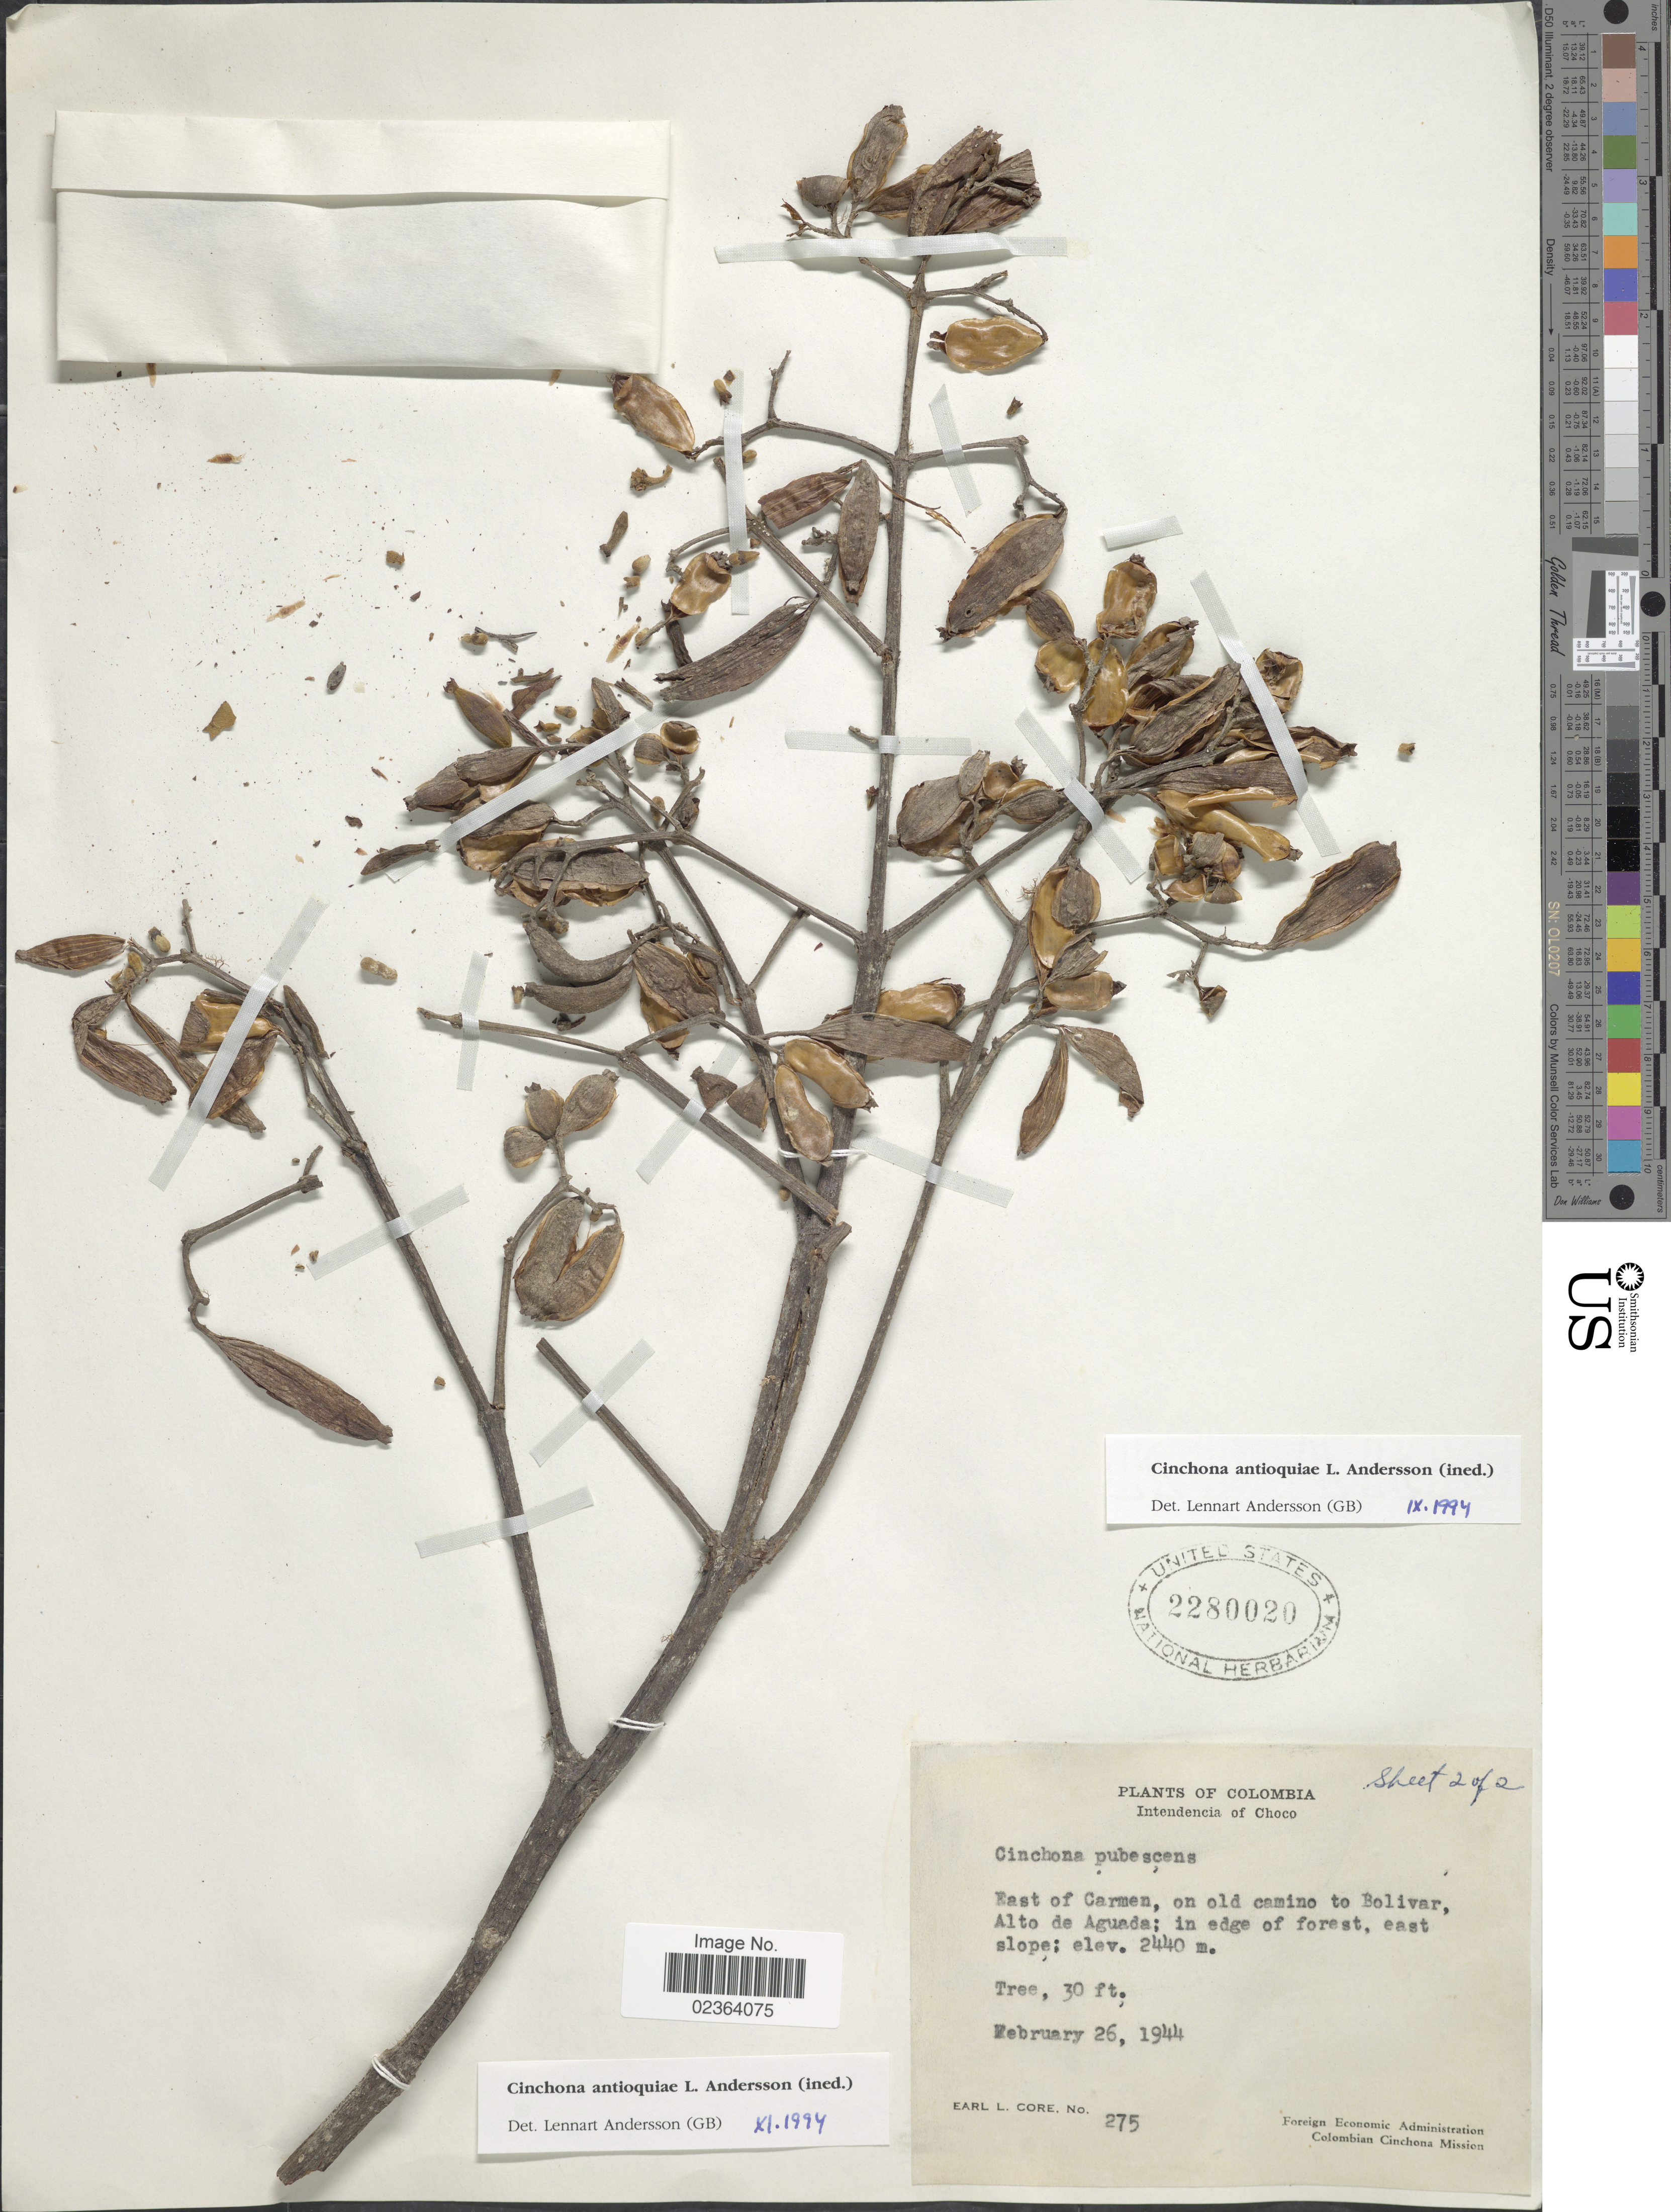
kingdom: Plantae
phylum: Tracheophyta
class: Magnoliopsida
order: Gentianales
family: Rubiaceae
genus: Cinchona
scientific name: Cinchona antioquiae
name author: L. Andersson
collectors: E. L. Core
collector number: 275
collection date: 1944-02-26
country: Colombia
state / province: Chocó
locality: Intendencia of Choco, East of Carmen, on old camino to Bolivar, Alto de Aguada, in edge of forest, east slope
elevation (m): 2440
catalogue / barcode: US 2280020